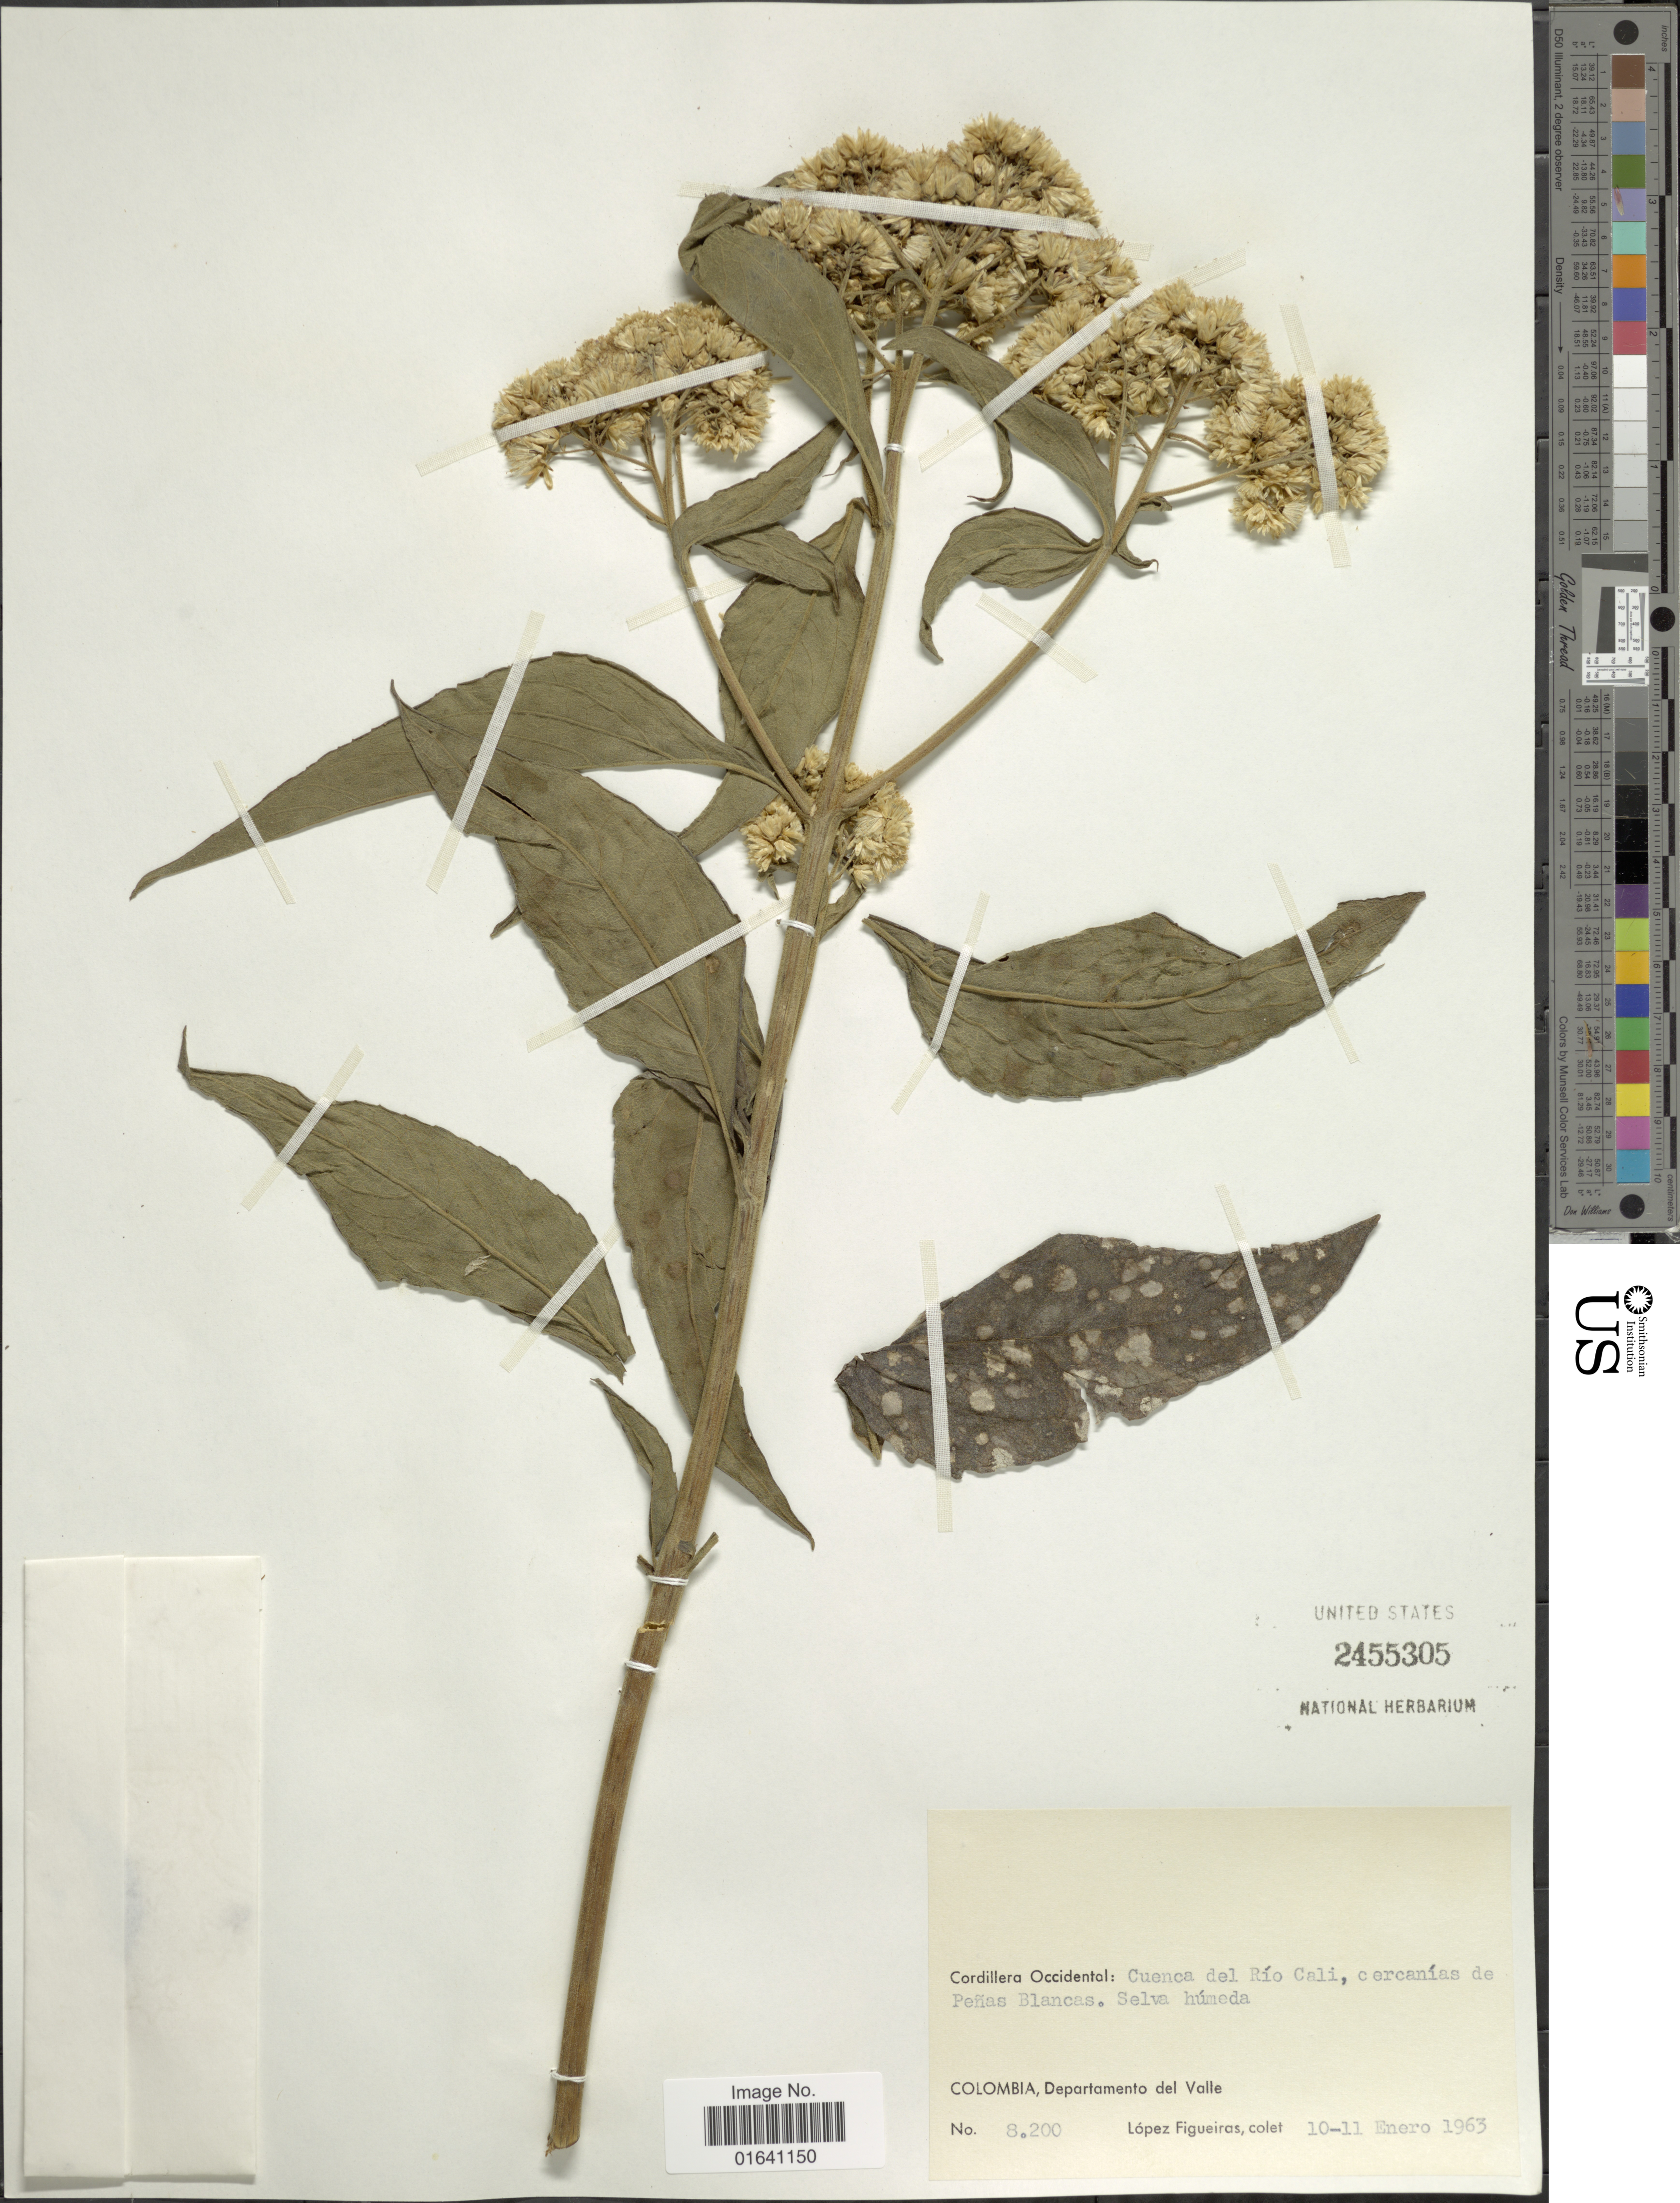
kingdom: Plantae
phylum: Tracheophyta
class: Magnoliopsida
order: Asterales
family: Asteraceae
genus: Austroeupatorium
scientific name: Austroeupatorium inulaefolium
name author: (Kunth) R.M. King & H. Rob.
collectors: M. López Figueiras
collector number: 8200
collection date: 1963-01-10/1963-01-11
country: Colombia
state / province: Valle del Cauca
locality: Cordillera Occidental: Cuenca del Río Cali, cercanías de Peñas Blancas. Selva húmeda, Department del Valle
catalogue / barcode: US 2455305